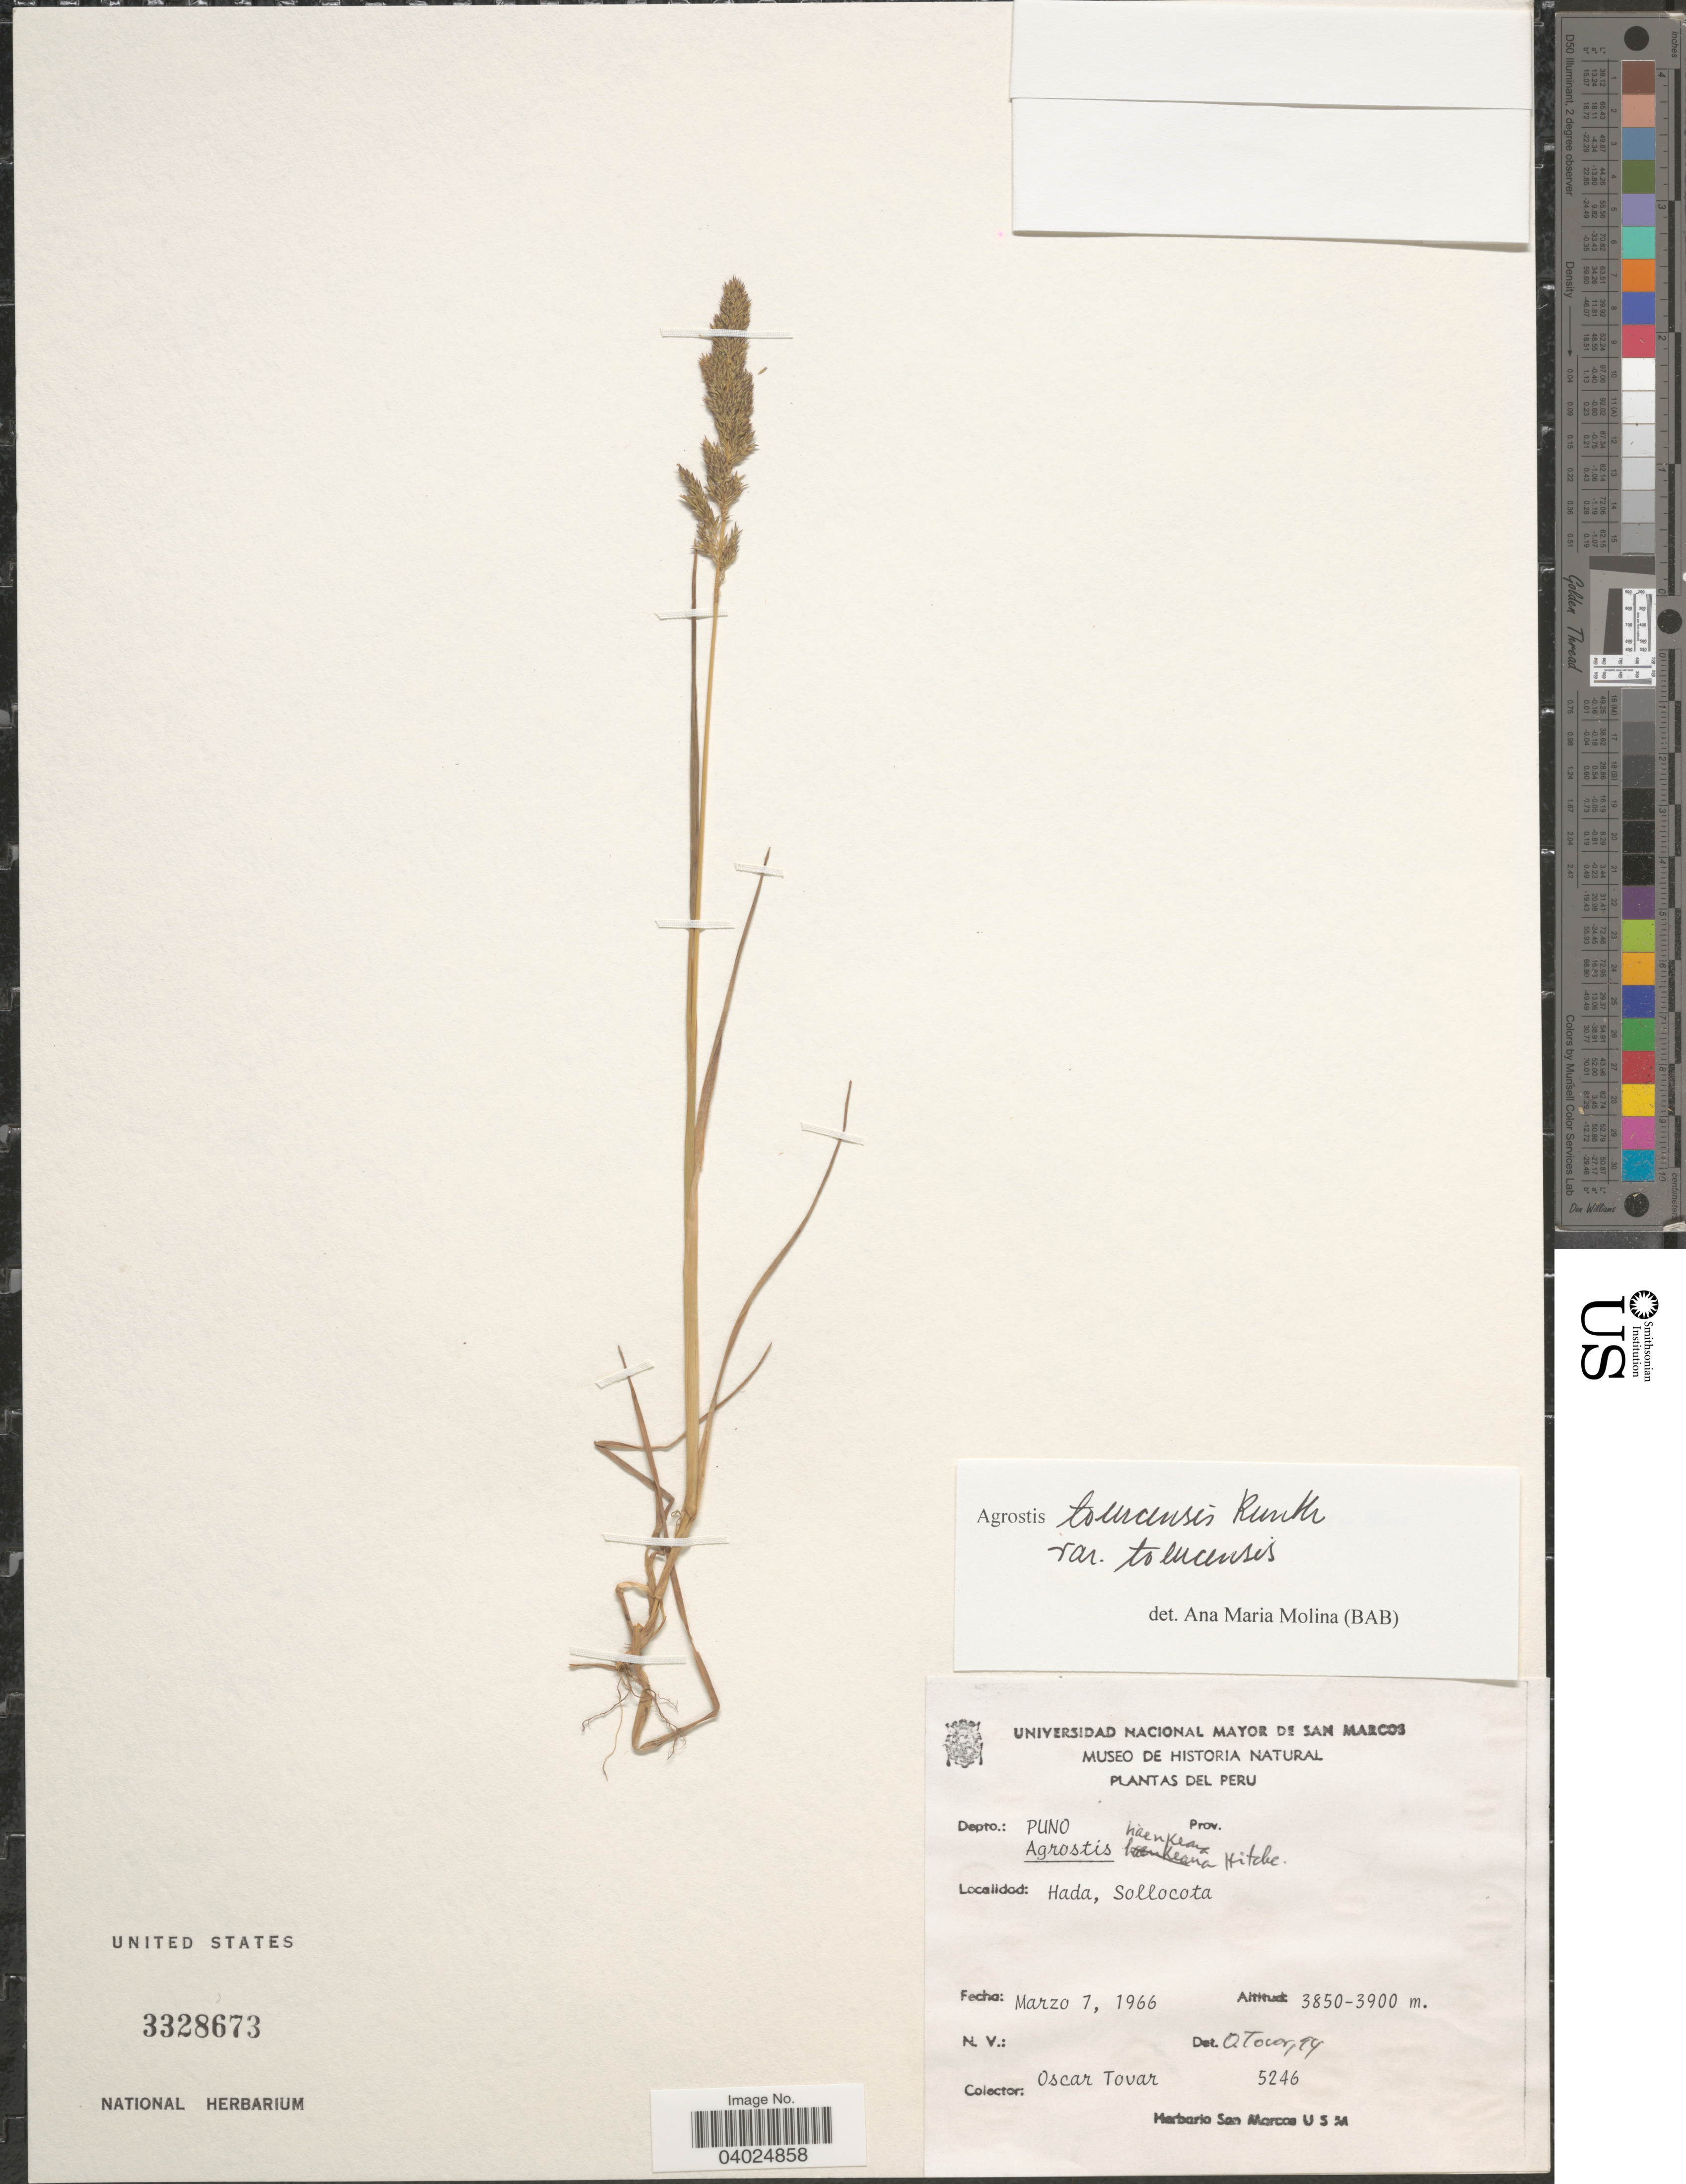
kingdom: Plantae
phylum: Tracheophyta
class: Liliopsida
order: Poales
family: Poaceae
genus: Agrostis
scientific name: Agrostis tolucensis Kunth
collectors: Ó. Tovar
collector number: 5246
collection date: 1966-03-07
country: Peru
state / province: Puno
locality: Depto.: Puno. Hada, Sollocota.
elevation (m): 3850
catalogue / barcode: US 3328673